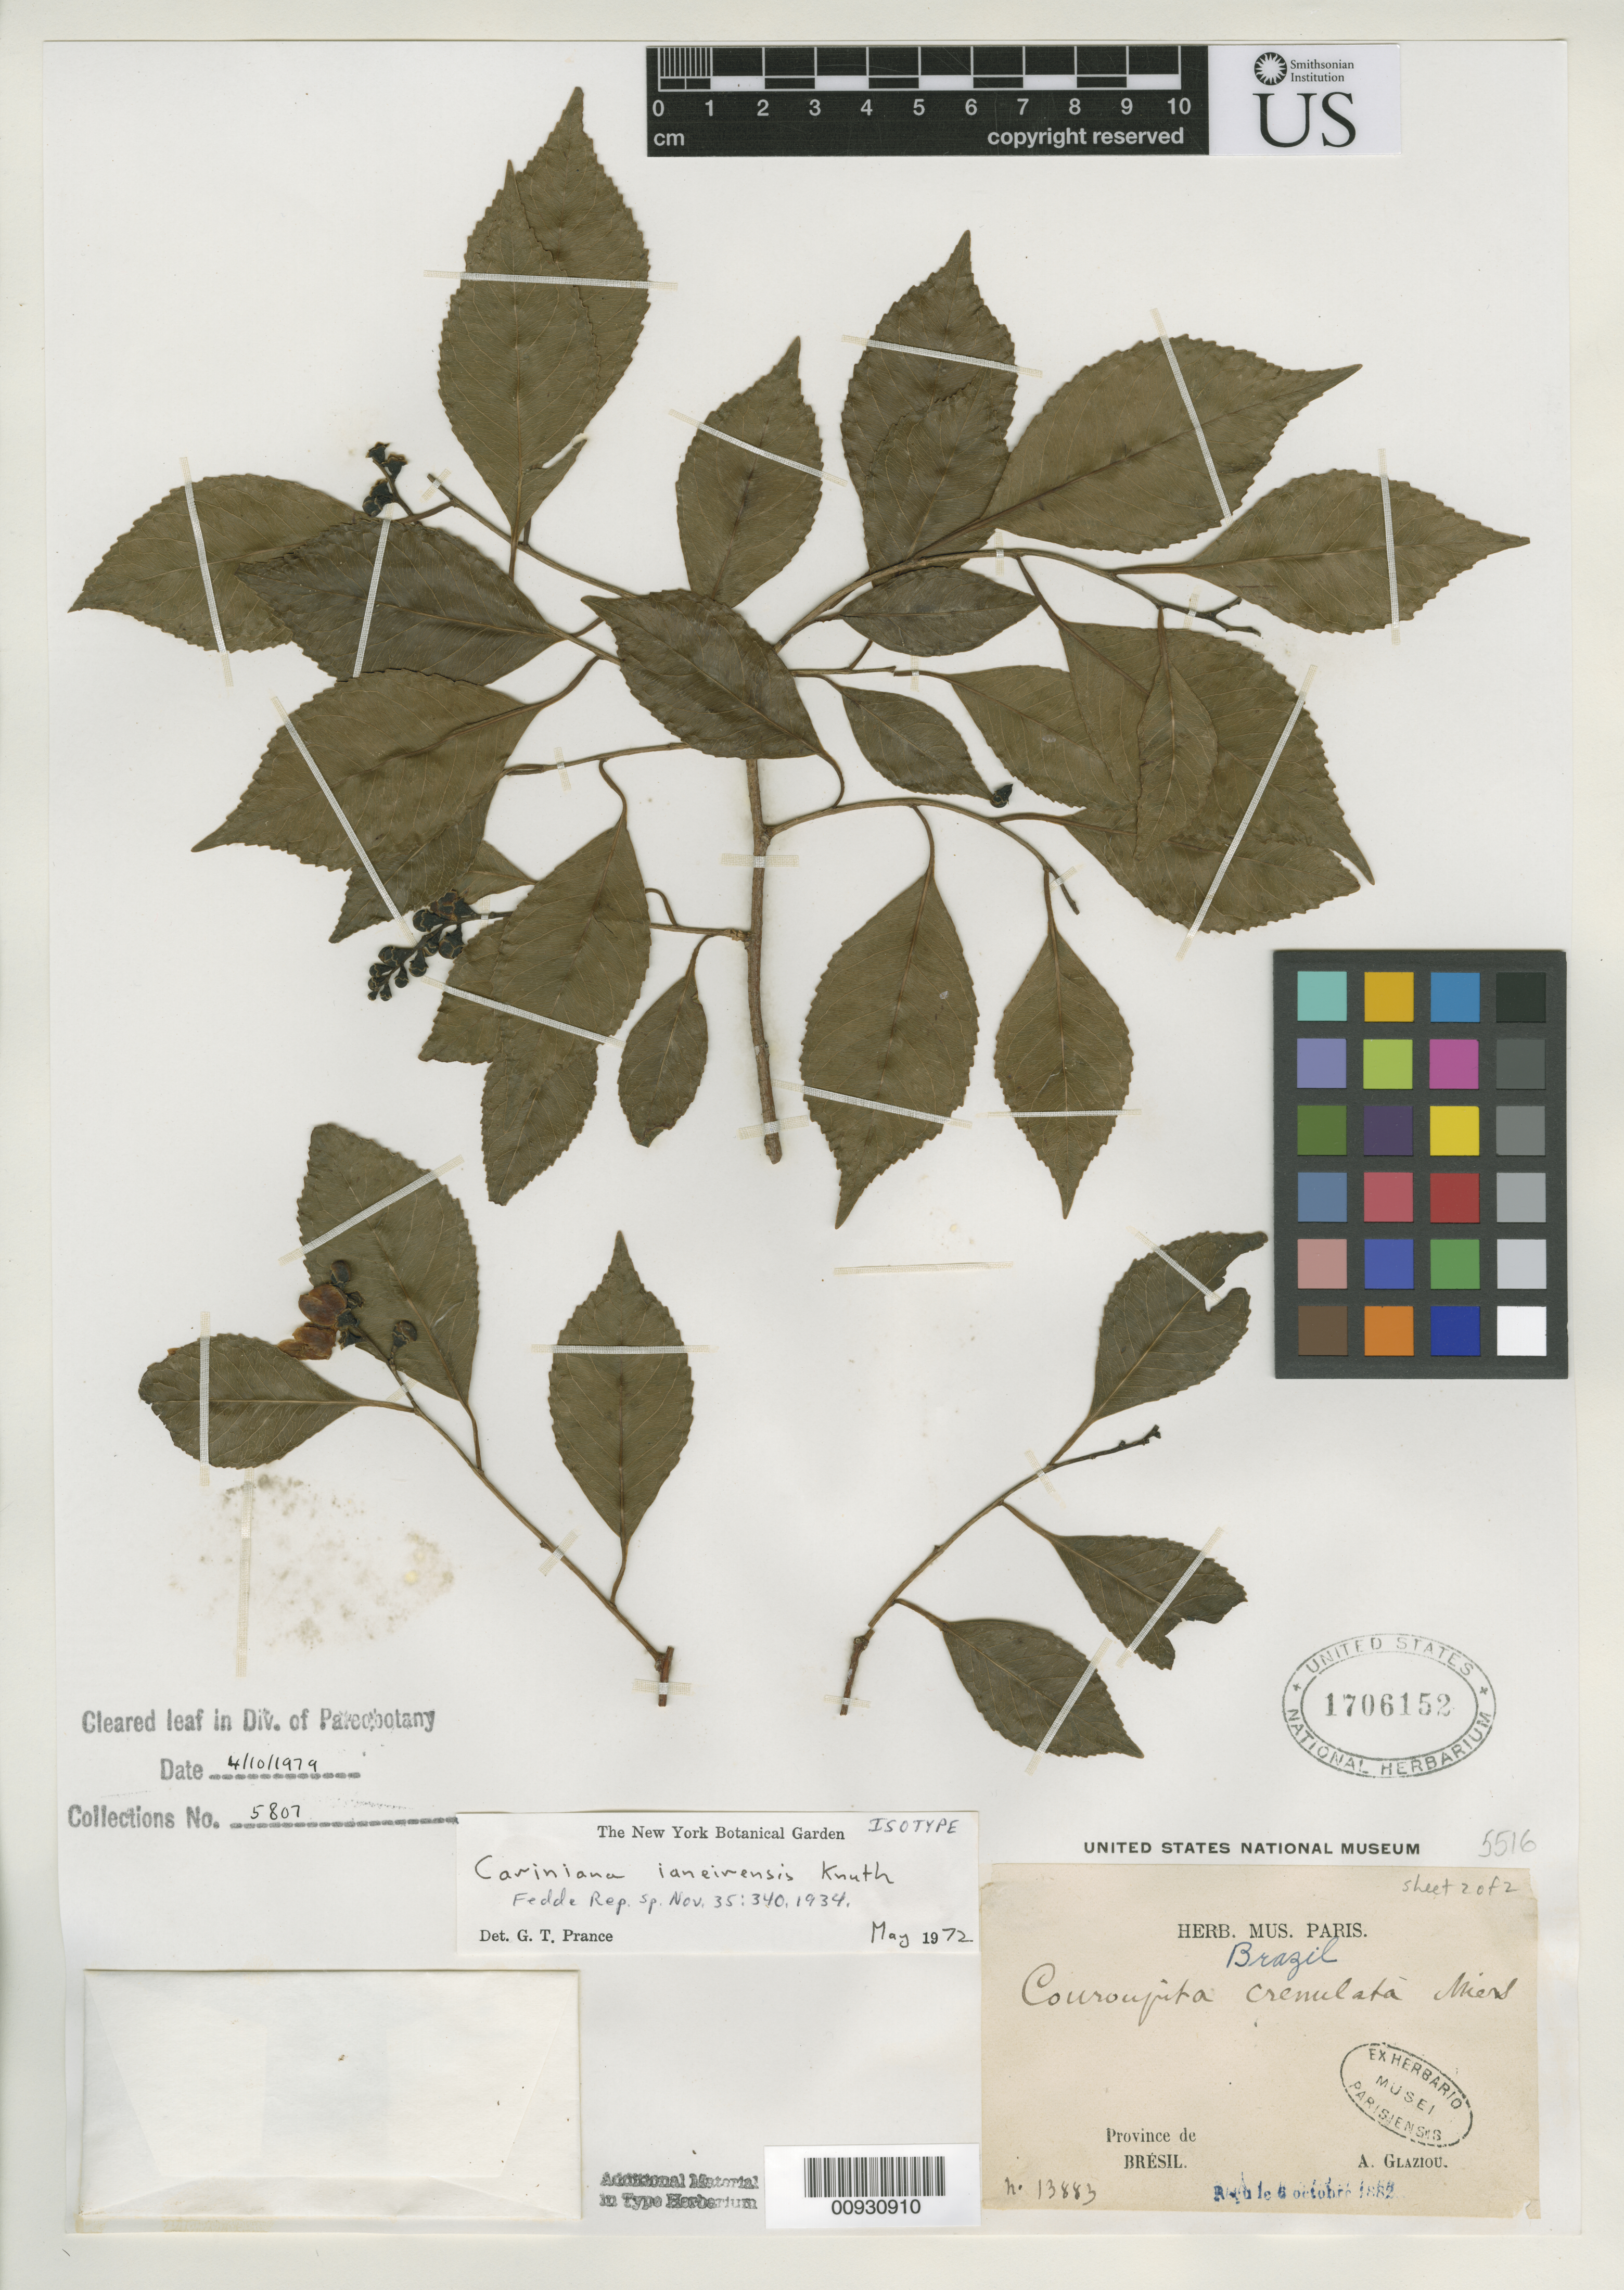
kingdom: Plantae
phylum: Tracheophyta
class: Magnoliopsida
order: Ericales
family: Lecythidaceae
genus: Cariniana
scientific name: Cariniana ianeirensis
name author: Kunth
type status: Isotype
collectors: A. F. M. Glaziou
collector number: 13883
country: Brazil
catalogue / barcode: US 1706152